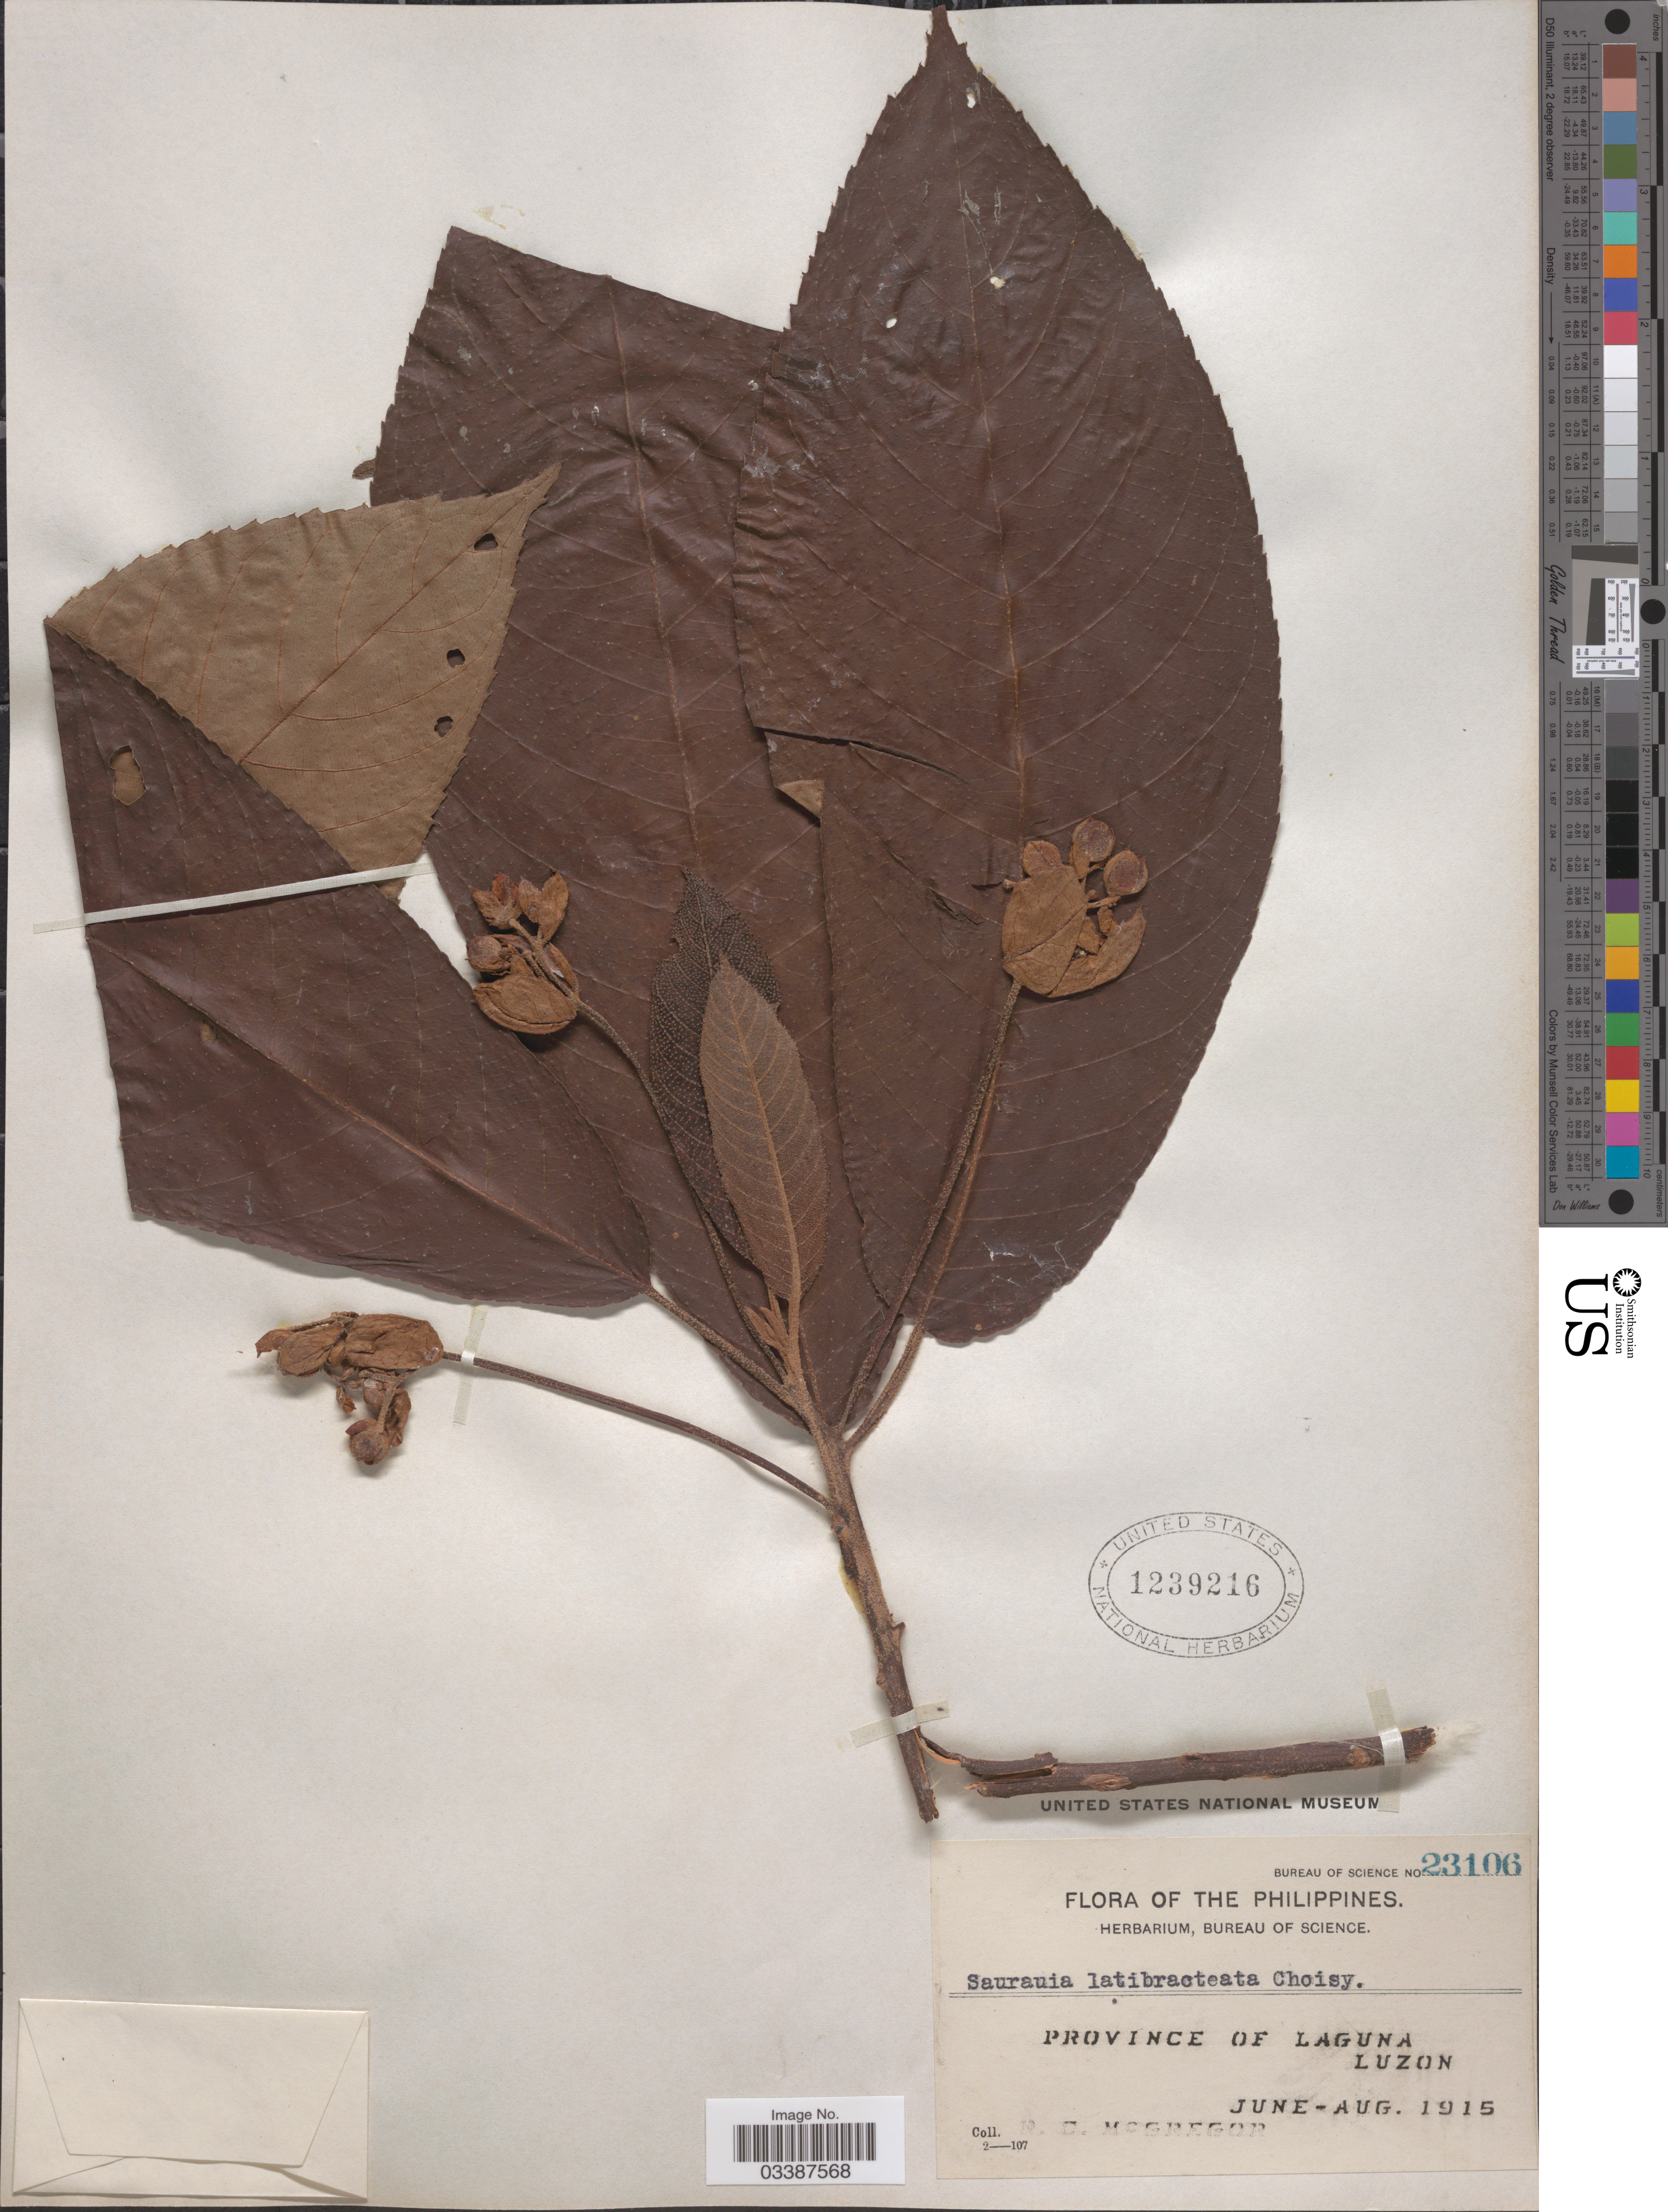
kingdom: Plantae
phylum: Tracheophyta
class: Magnoliopsida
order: Ericales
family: Actinidiaceae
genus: Saurauia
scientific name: Saurauia latibracteata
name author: Choisy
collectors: R. C. McGregor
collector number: Bureau of Science 23106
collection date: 1915-06/1915-08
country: Philippines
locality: Province of Laguna, Luzon.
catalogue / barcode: US 1239216